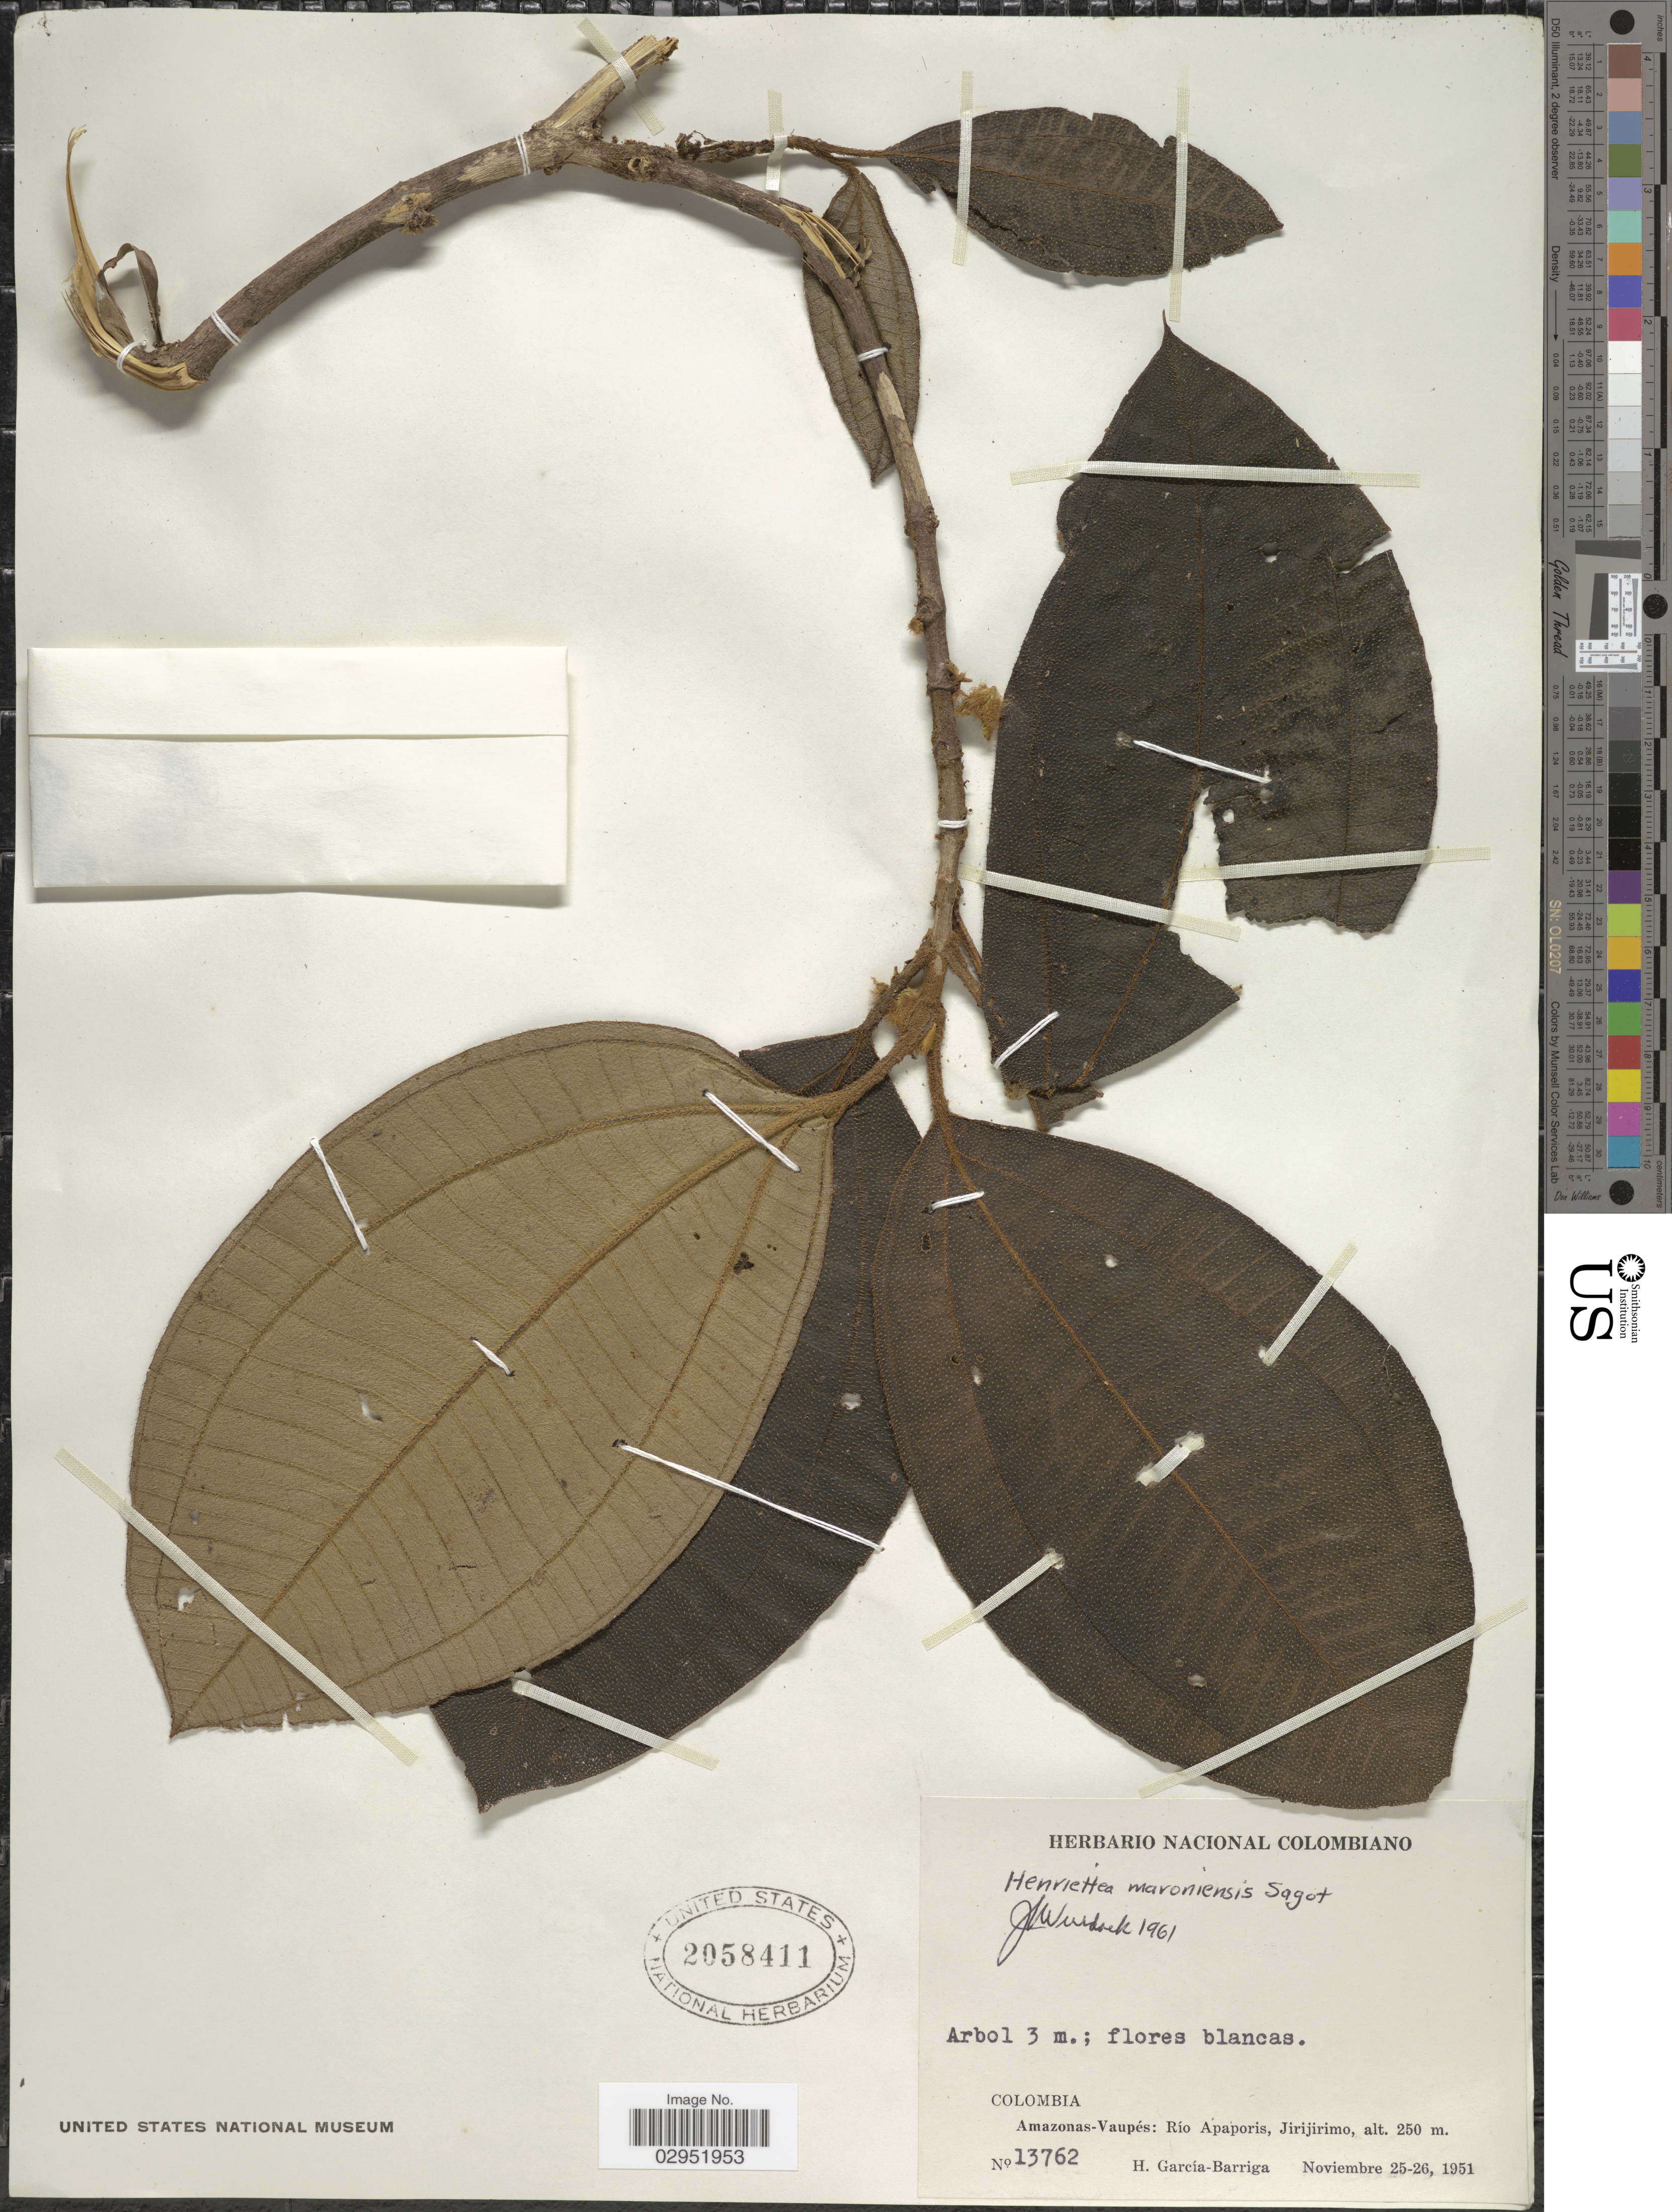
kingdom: Plantae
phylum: Tracheophyta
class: Magnoliopsida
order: Myrtales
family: Melastomataceae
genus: Henriettea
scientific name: Henriettea maroniensis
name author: Sagot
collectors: H. García Barriga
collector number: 13762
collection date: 1951-11-25/1951-11-26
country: Colombia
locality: Amazonas-Vaupés: Río Apaporis, Jirijirimo.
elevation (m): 250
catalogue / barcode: US 2058411